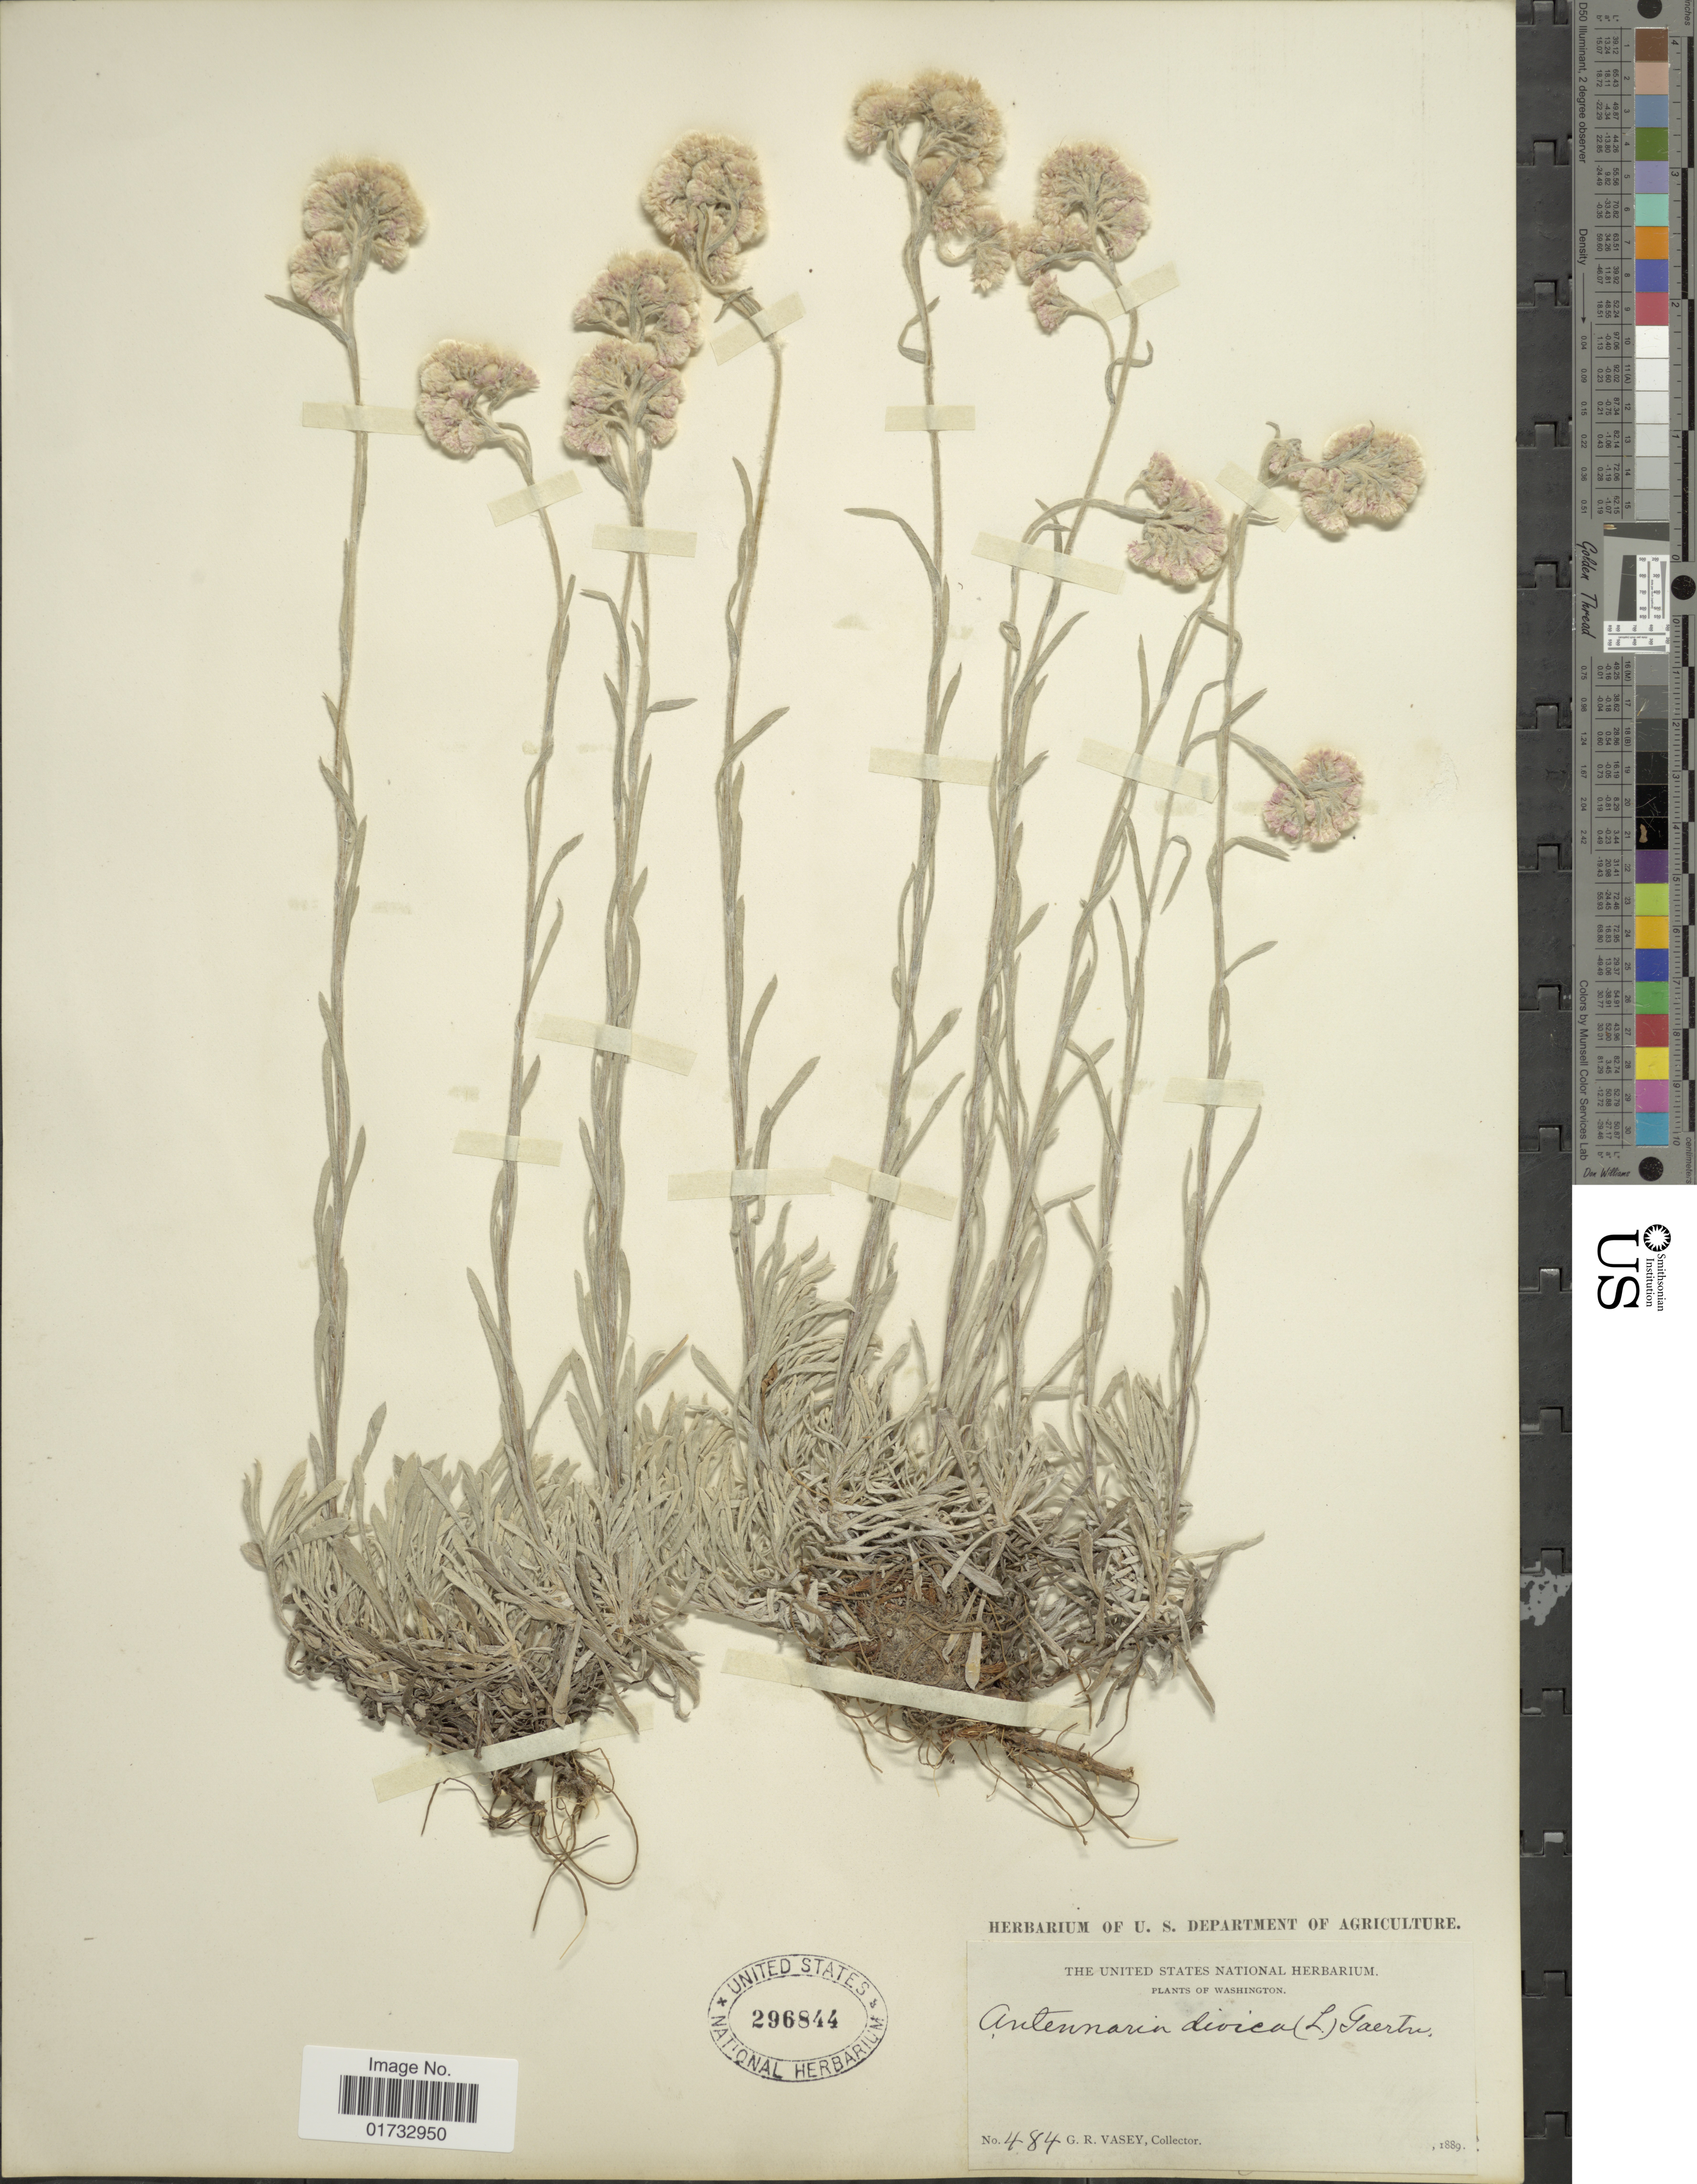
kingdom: Plantae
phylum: Tracheophyta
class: Magnoliopsida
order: Asterales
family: Asteraceae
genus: Antennaria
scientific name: Antennaria rosea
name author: Greene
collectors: G. R. Vasey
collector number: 484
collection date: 1889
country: United States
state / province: Washington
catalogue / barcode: US 296844